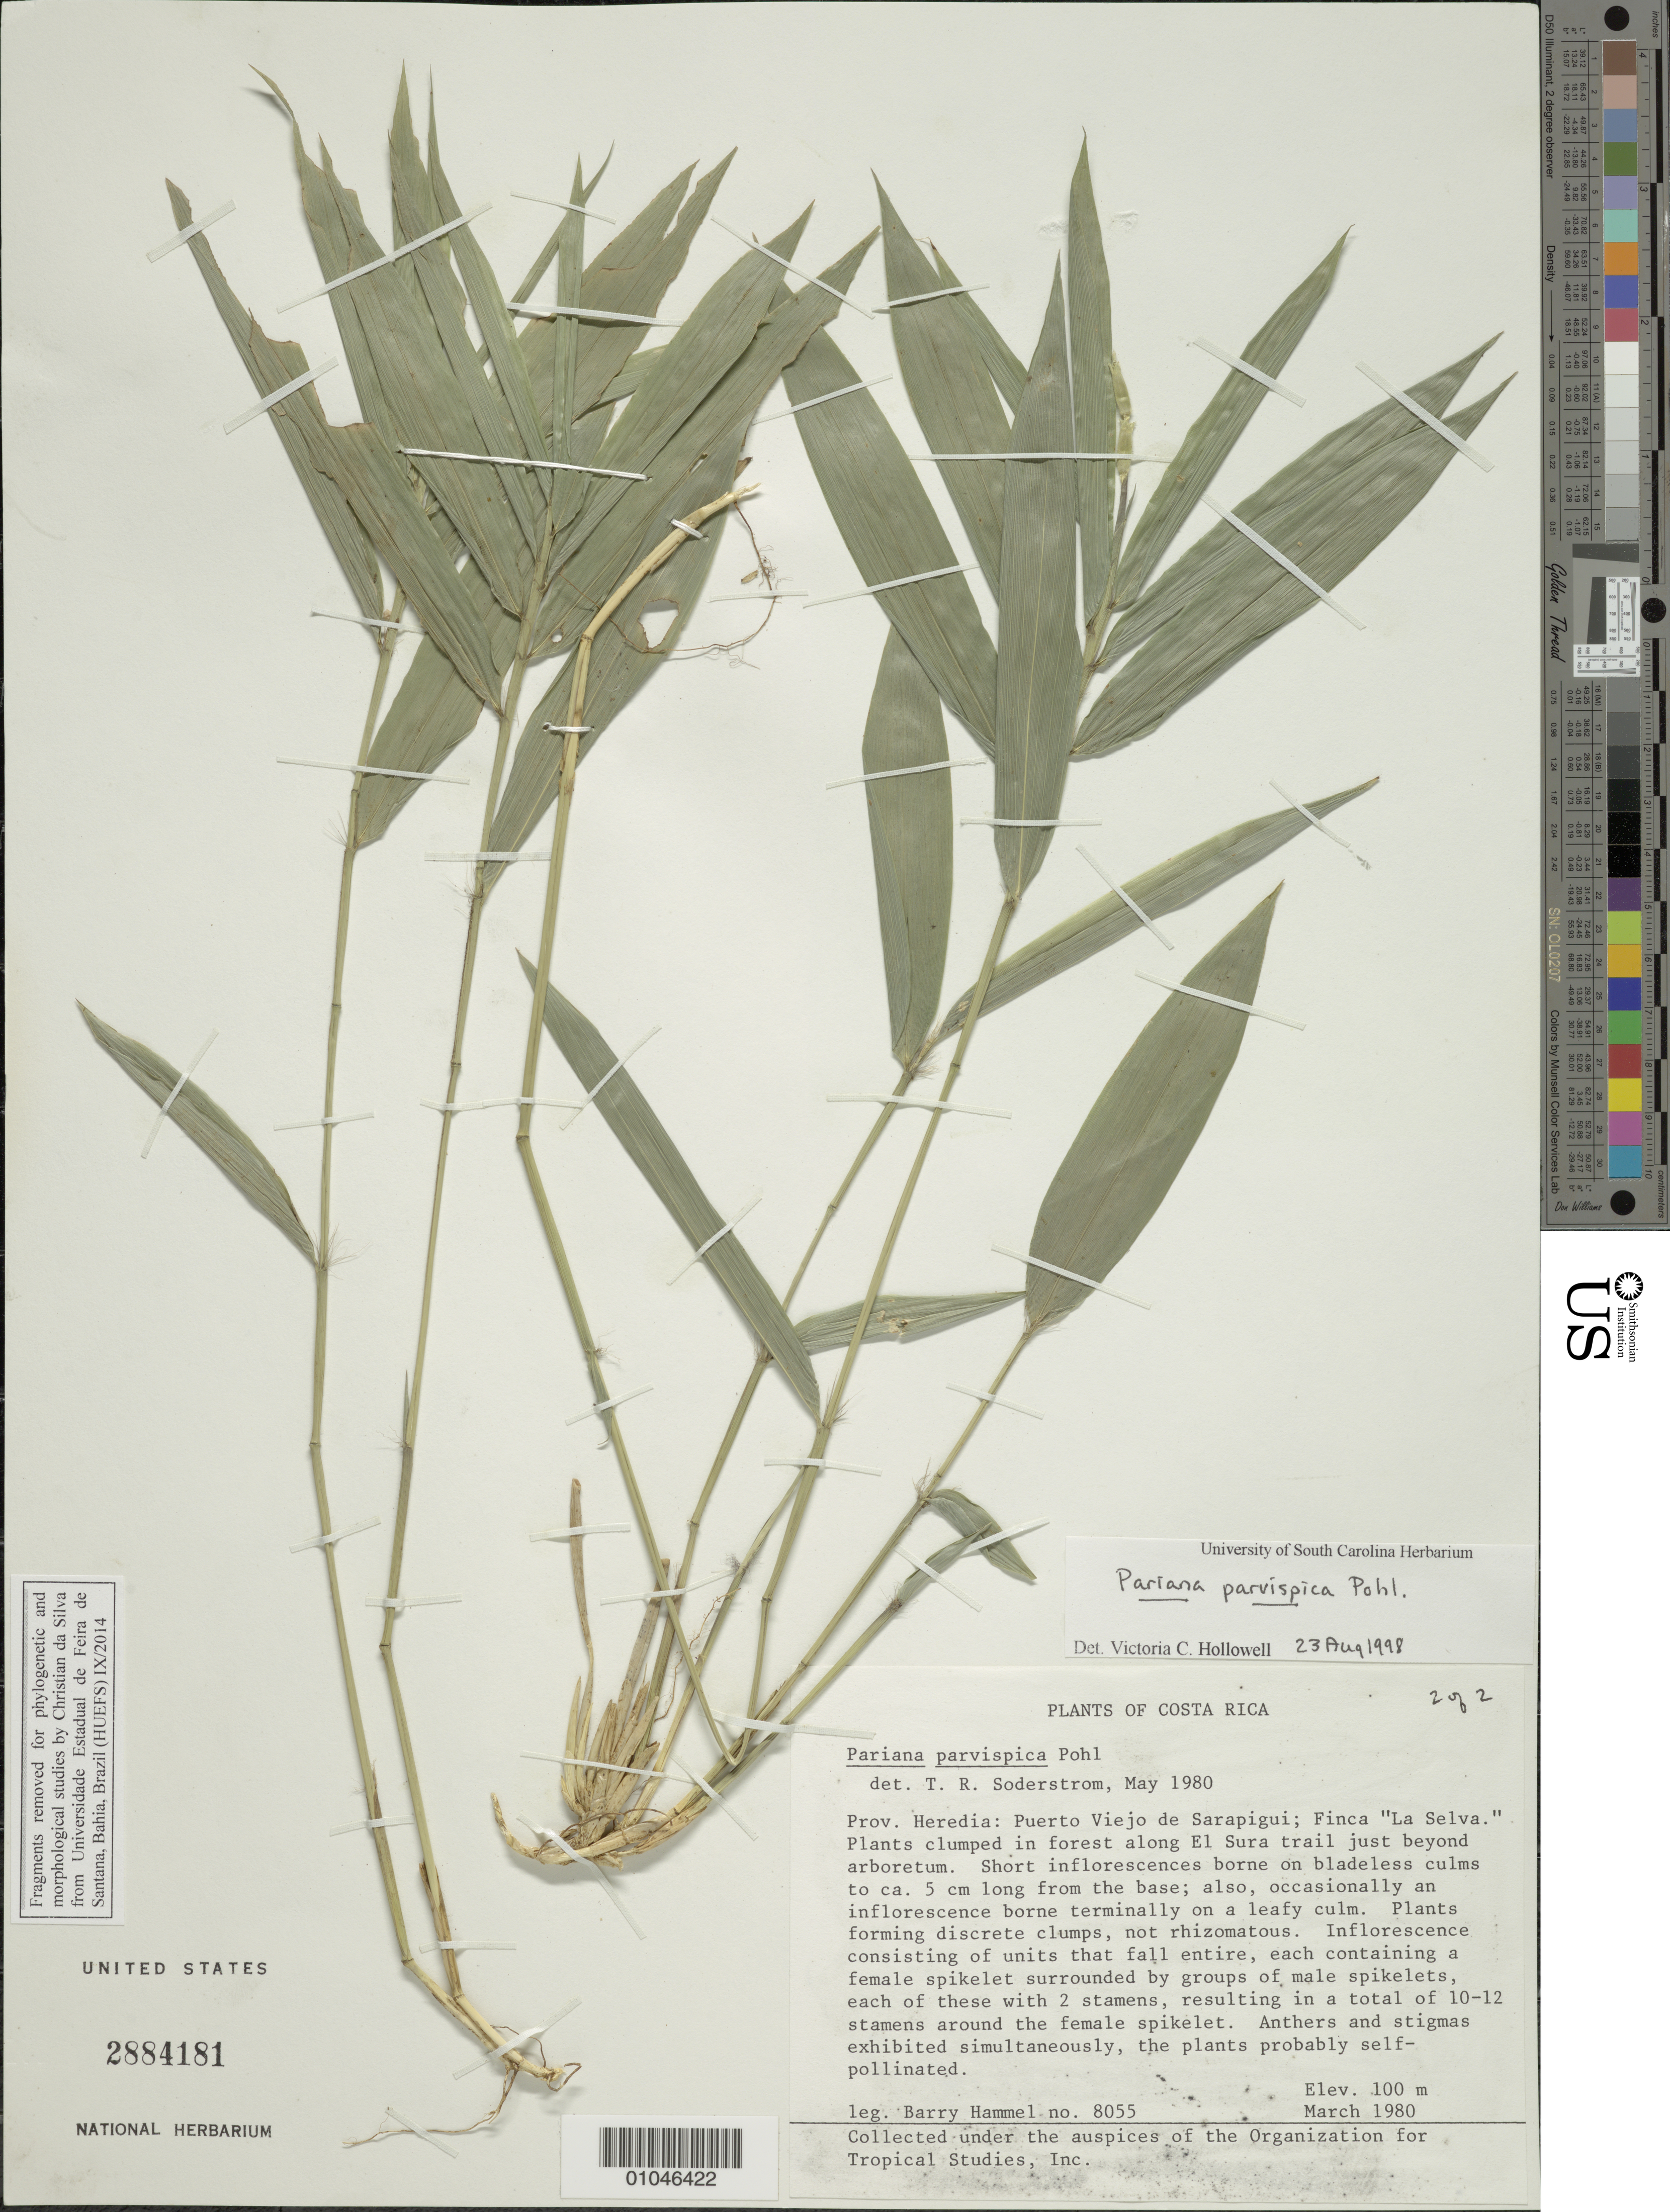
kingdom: Plantae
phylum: Tracheophyta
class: Liliopsida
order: Poales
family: Poaceae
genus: Pariana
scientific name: Pariana parvispica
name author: R.W. Pohl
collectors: B. Hammel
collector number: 8055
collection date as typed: Mar 1980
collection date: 1980-03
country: Costa Rica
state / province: Heredia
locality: Peurto Viejo de Sarapigui; Fina "La Selva"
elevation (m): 100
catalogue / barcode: US 2884181